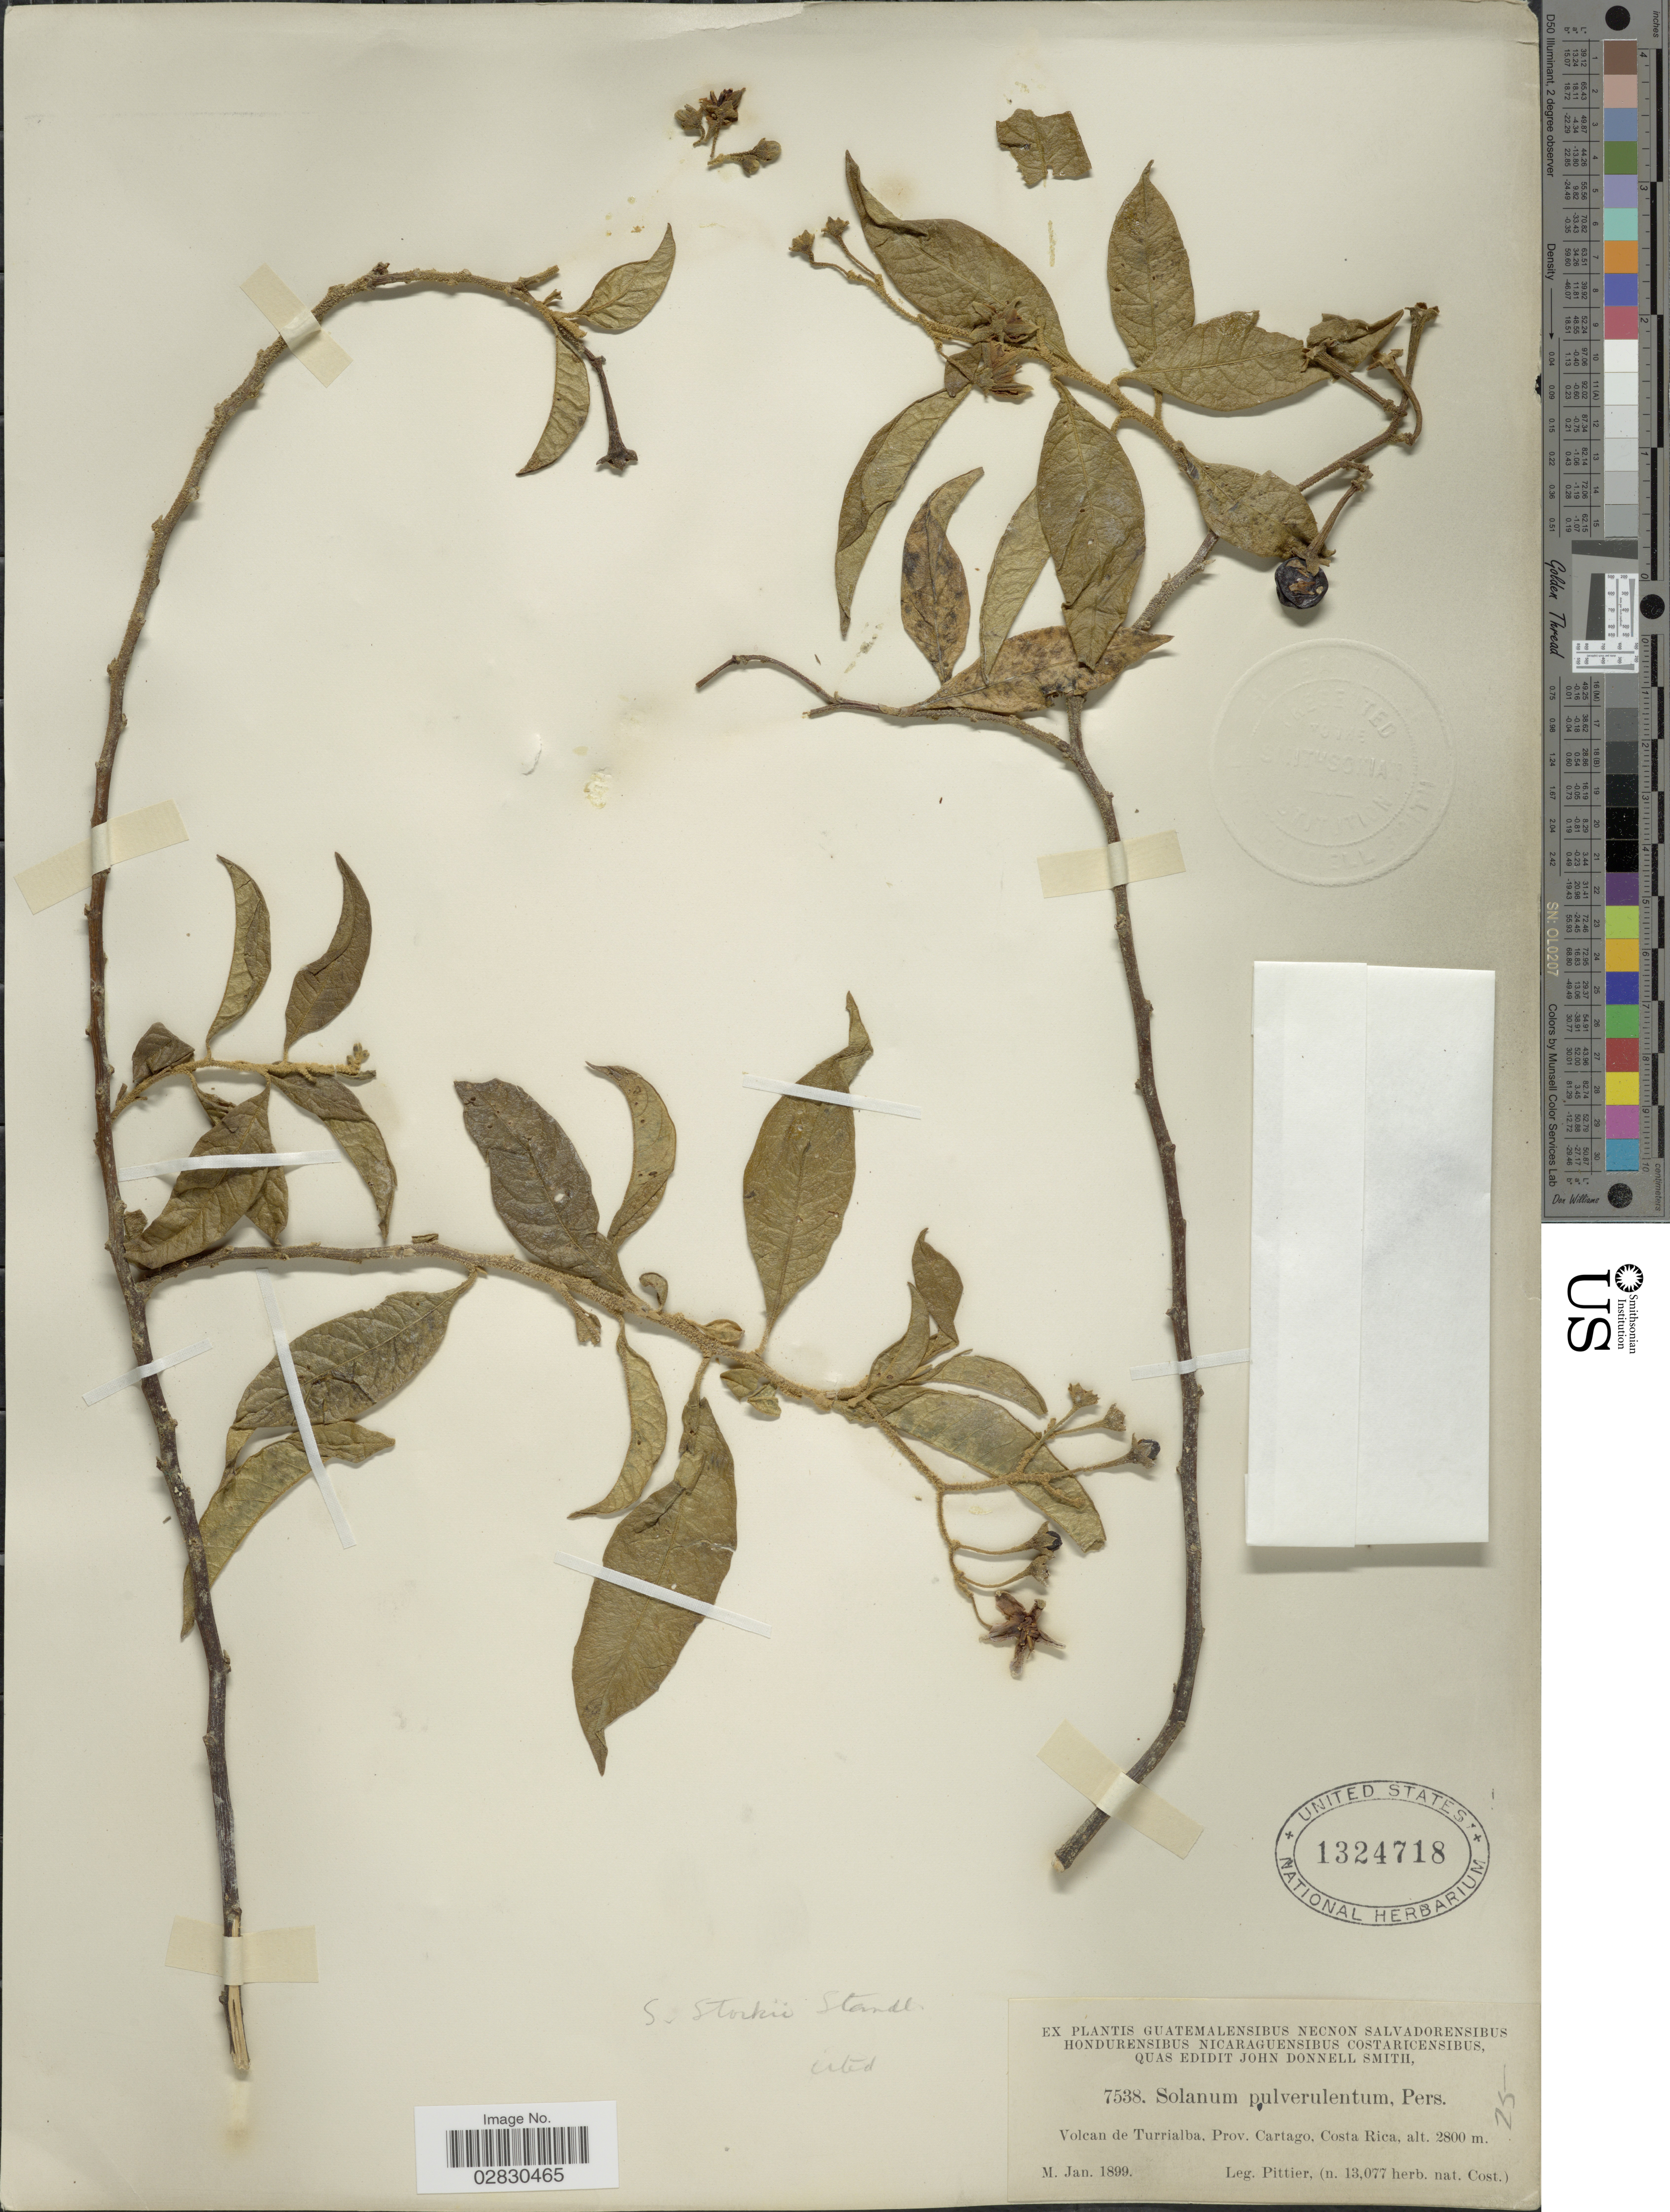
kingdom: Plantae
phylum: Tracheophyta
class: Magnoliopsida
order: Solanales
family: Solanaceae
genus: Solanum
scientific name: Solanum pulverulentum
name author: Pers.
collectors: Pittier, --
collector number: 7538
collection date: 1899-01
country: Costa Rica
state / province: Cartago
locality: Volcan de Turrialba.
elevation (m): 2800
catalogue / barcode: US 1324718